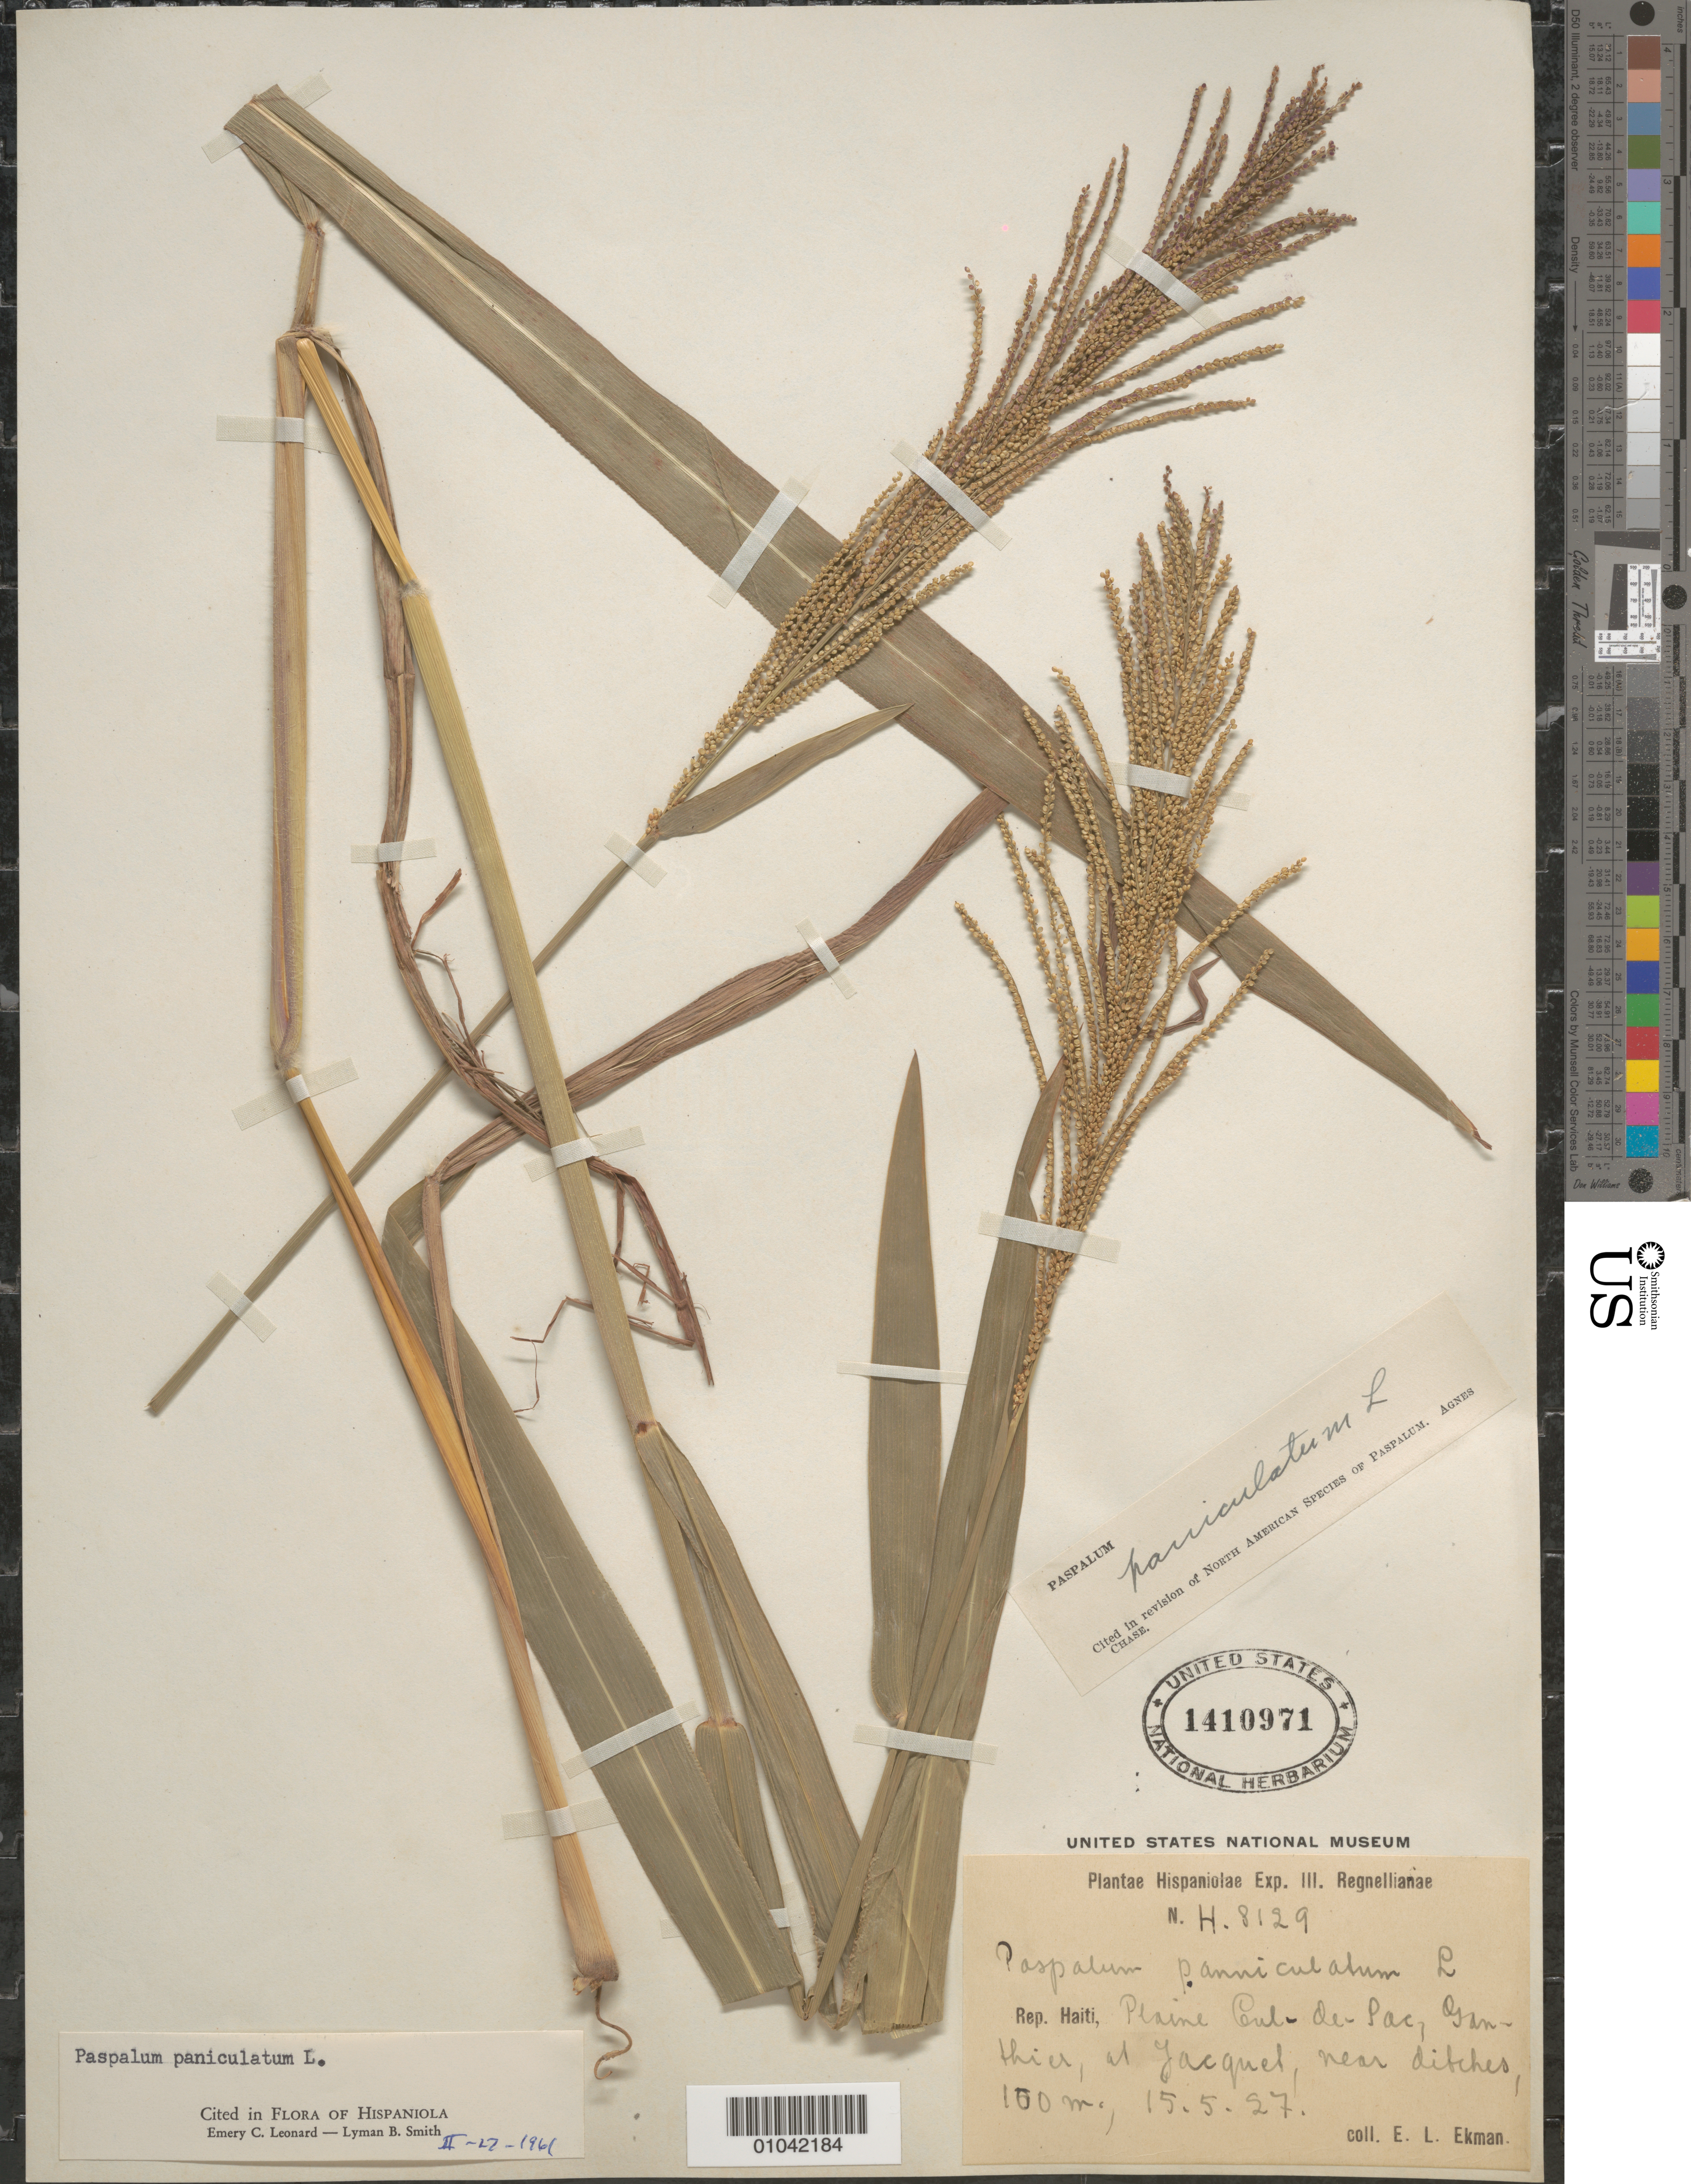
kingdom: Plantae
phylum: Tracheophyta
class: Liliopsida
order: Poales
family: Poaceae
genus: Paspalum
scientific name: Paspalum paniculatum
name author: L.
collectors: E. L. Ekman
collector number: H 8129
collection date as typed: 15 May 1927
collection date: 1927-05-15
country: Haiti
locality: Plaine Cul-de-Sac, Ganthies, al Jacquel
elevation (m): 100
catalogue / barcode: US 1410971